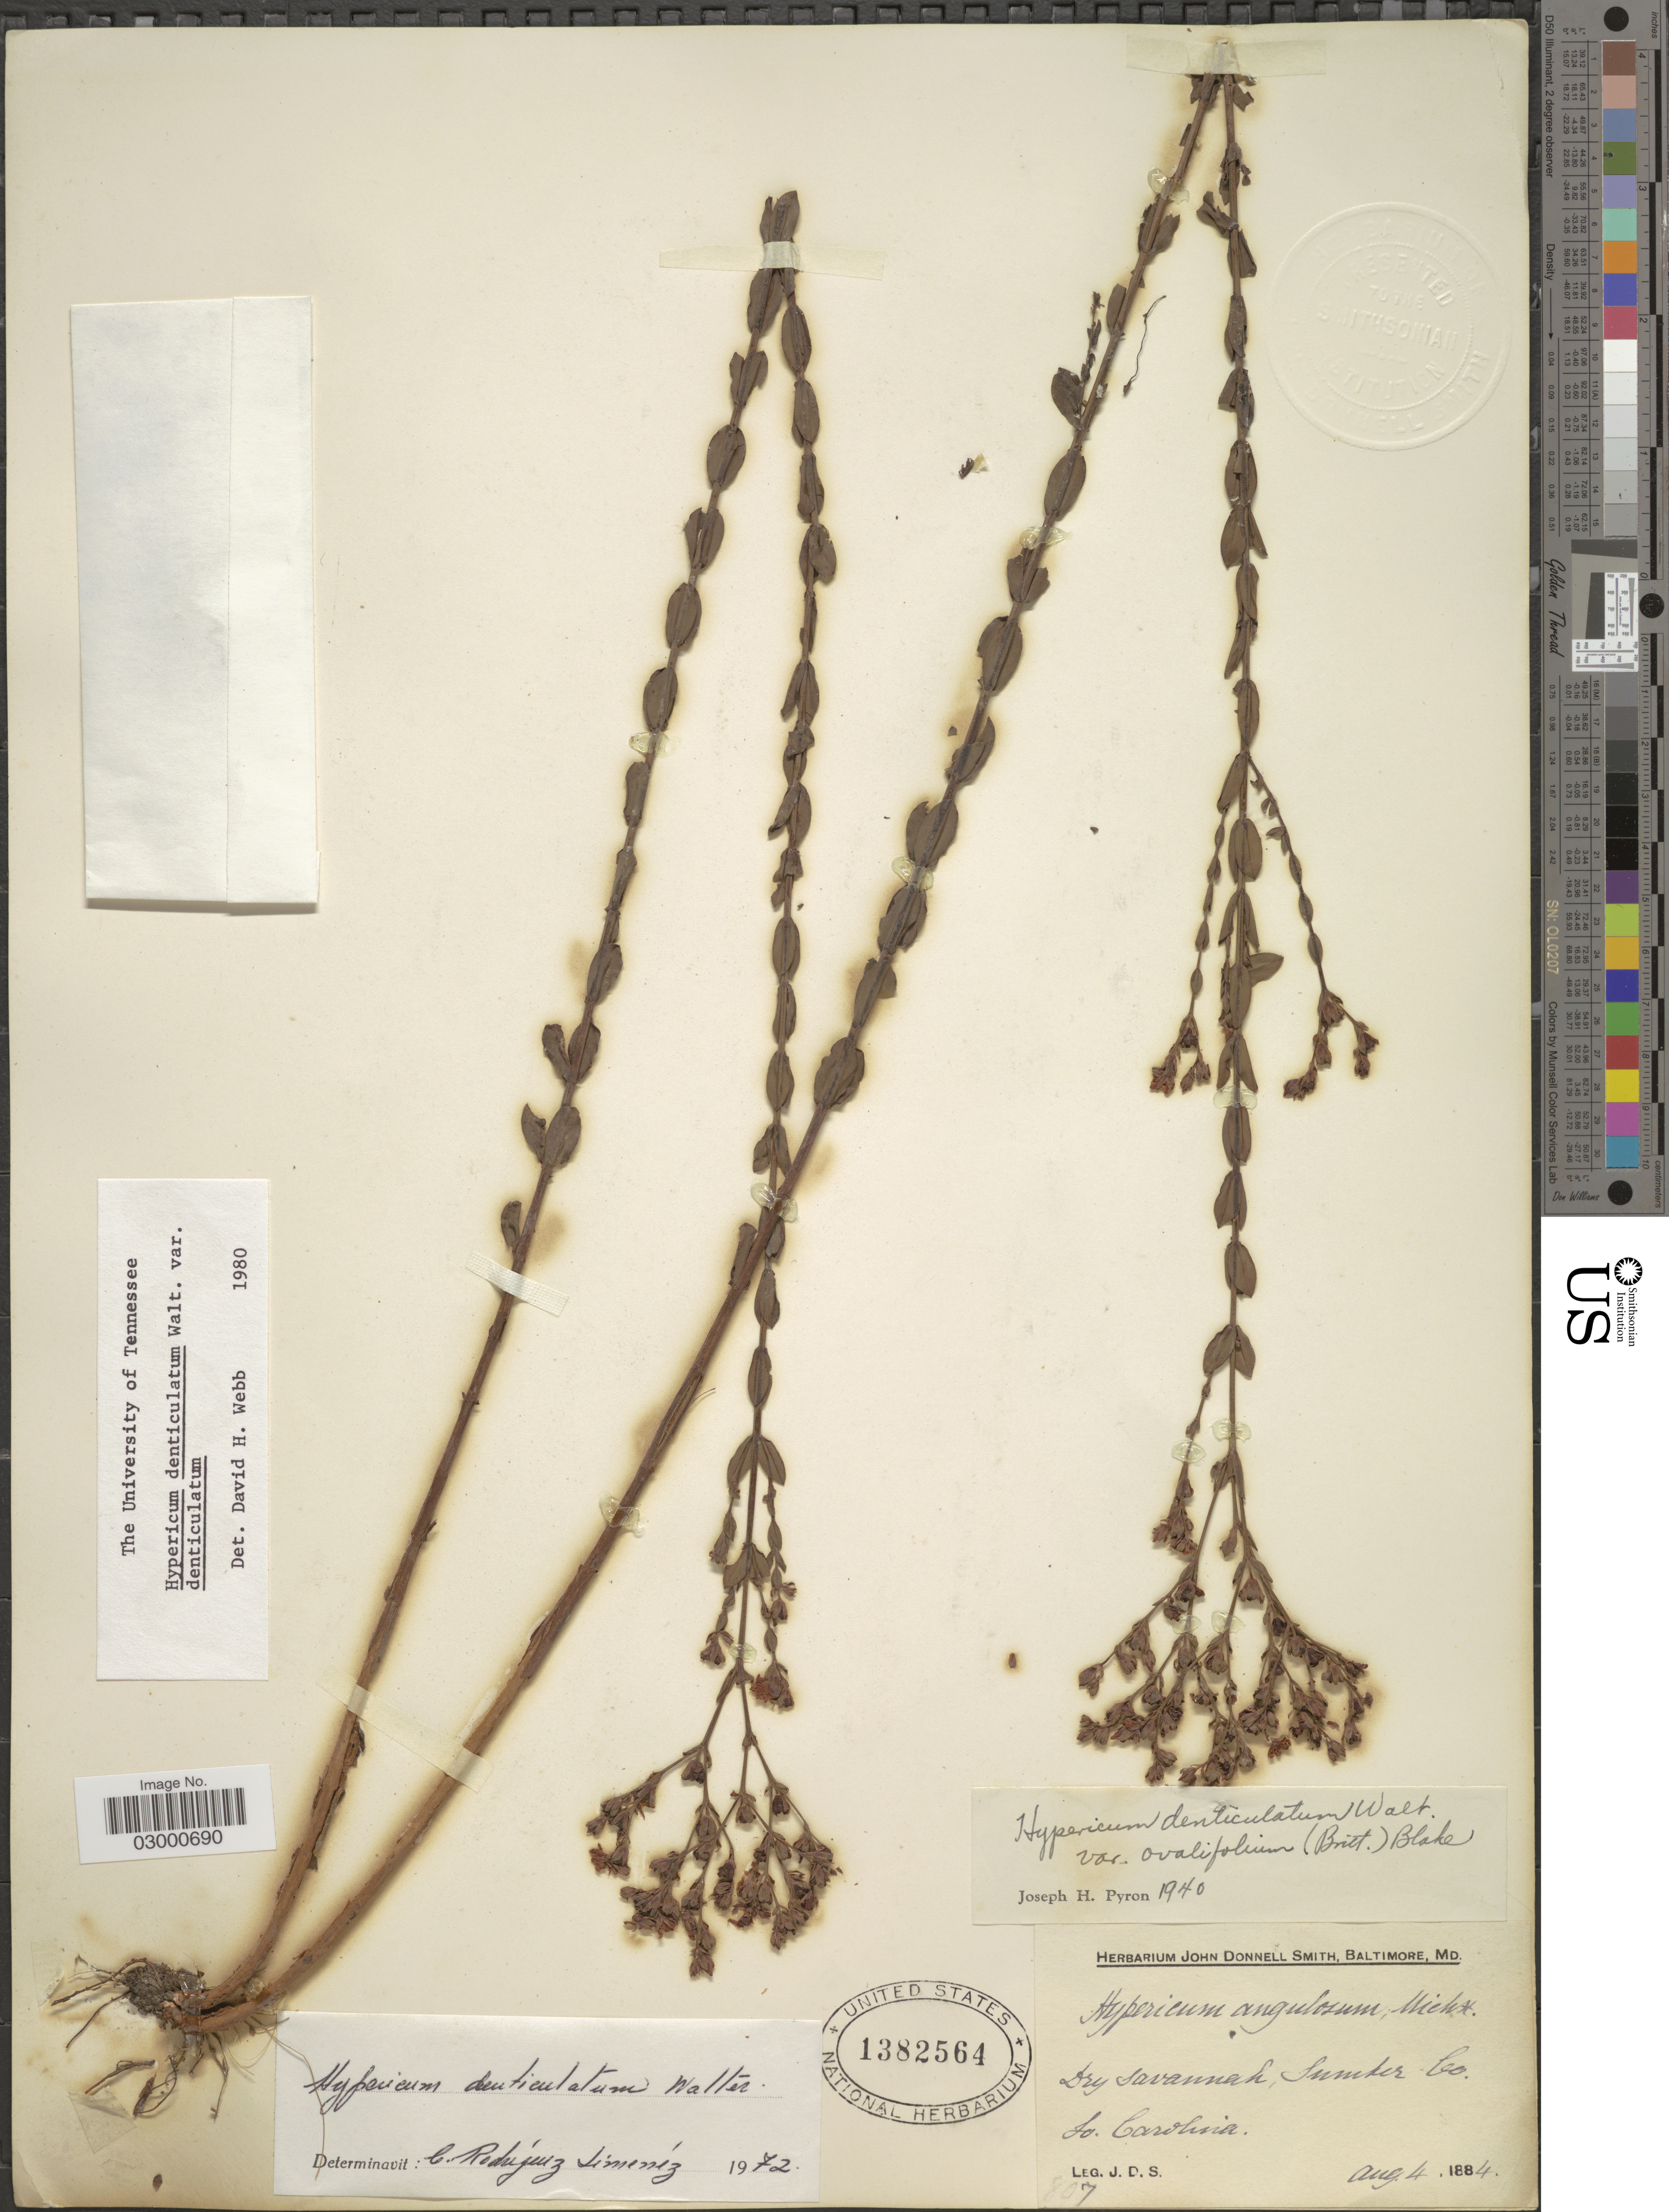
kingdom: Plantae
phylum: Tracheophyta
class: Magnoliopsida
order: Malpighiales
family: Hypericaceae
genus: Hypericum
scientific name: Hypericum denticulatum var. denticulatum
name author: Walter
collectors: J. Donnell Smith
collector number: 807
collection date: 1884-08-04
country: United States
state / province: South Carolina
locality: Sumter Co.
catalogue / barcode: US 1382564